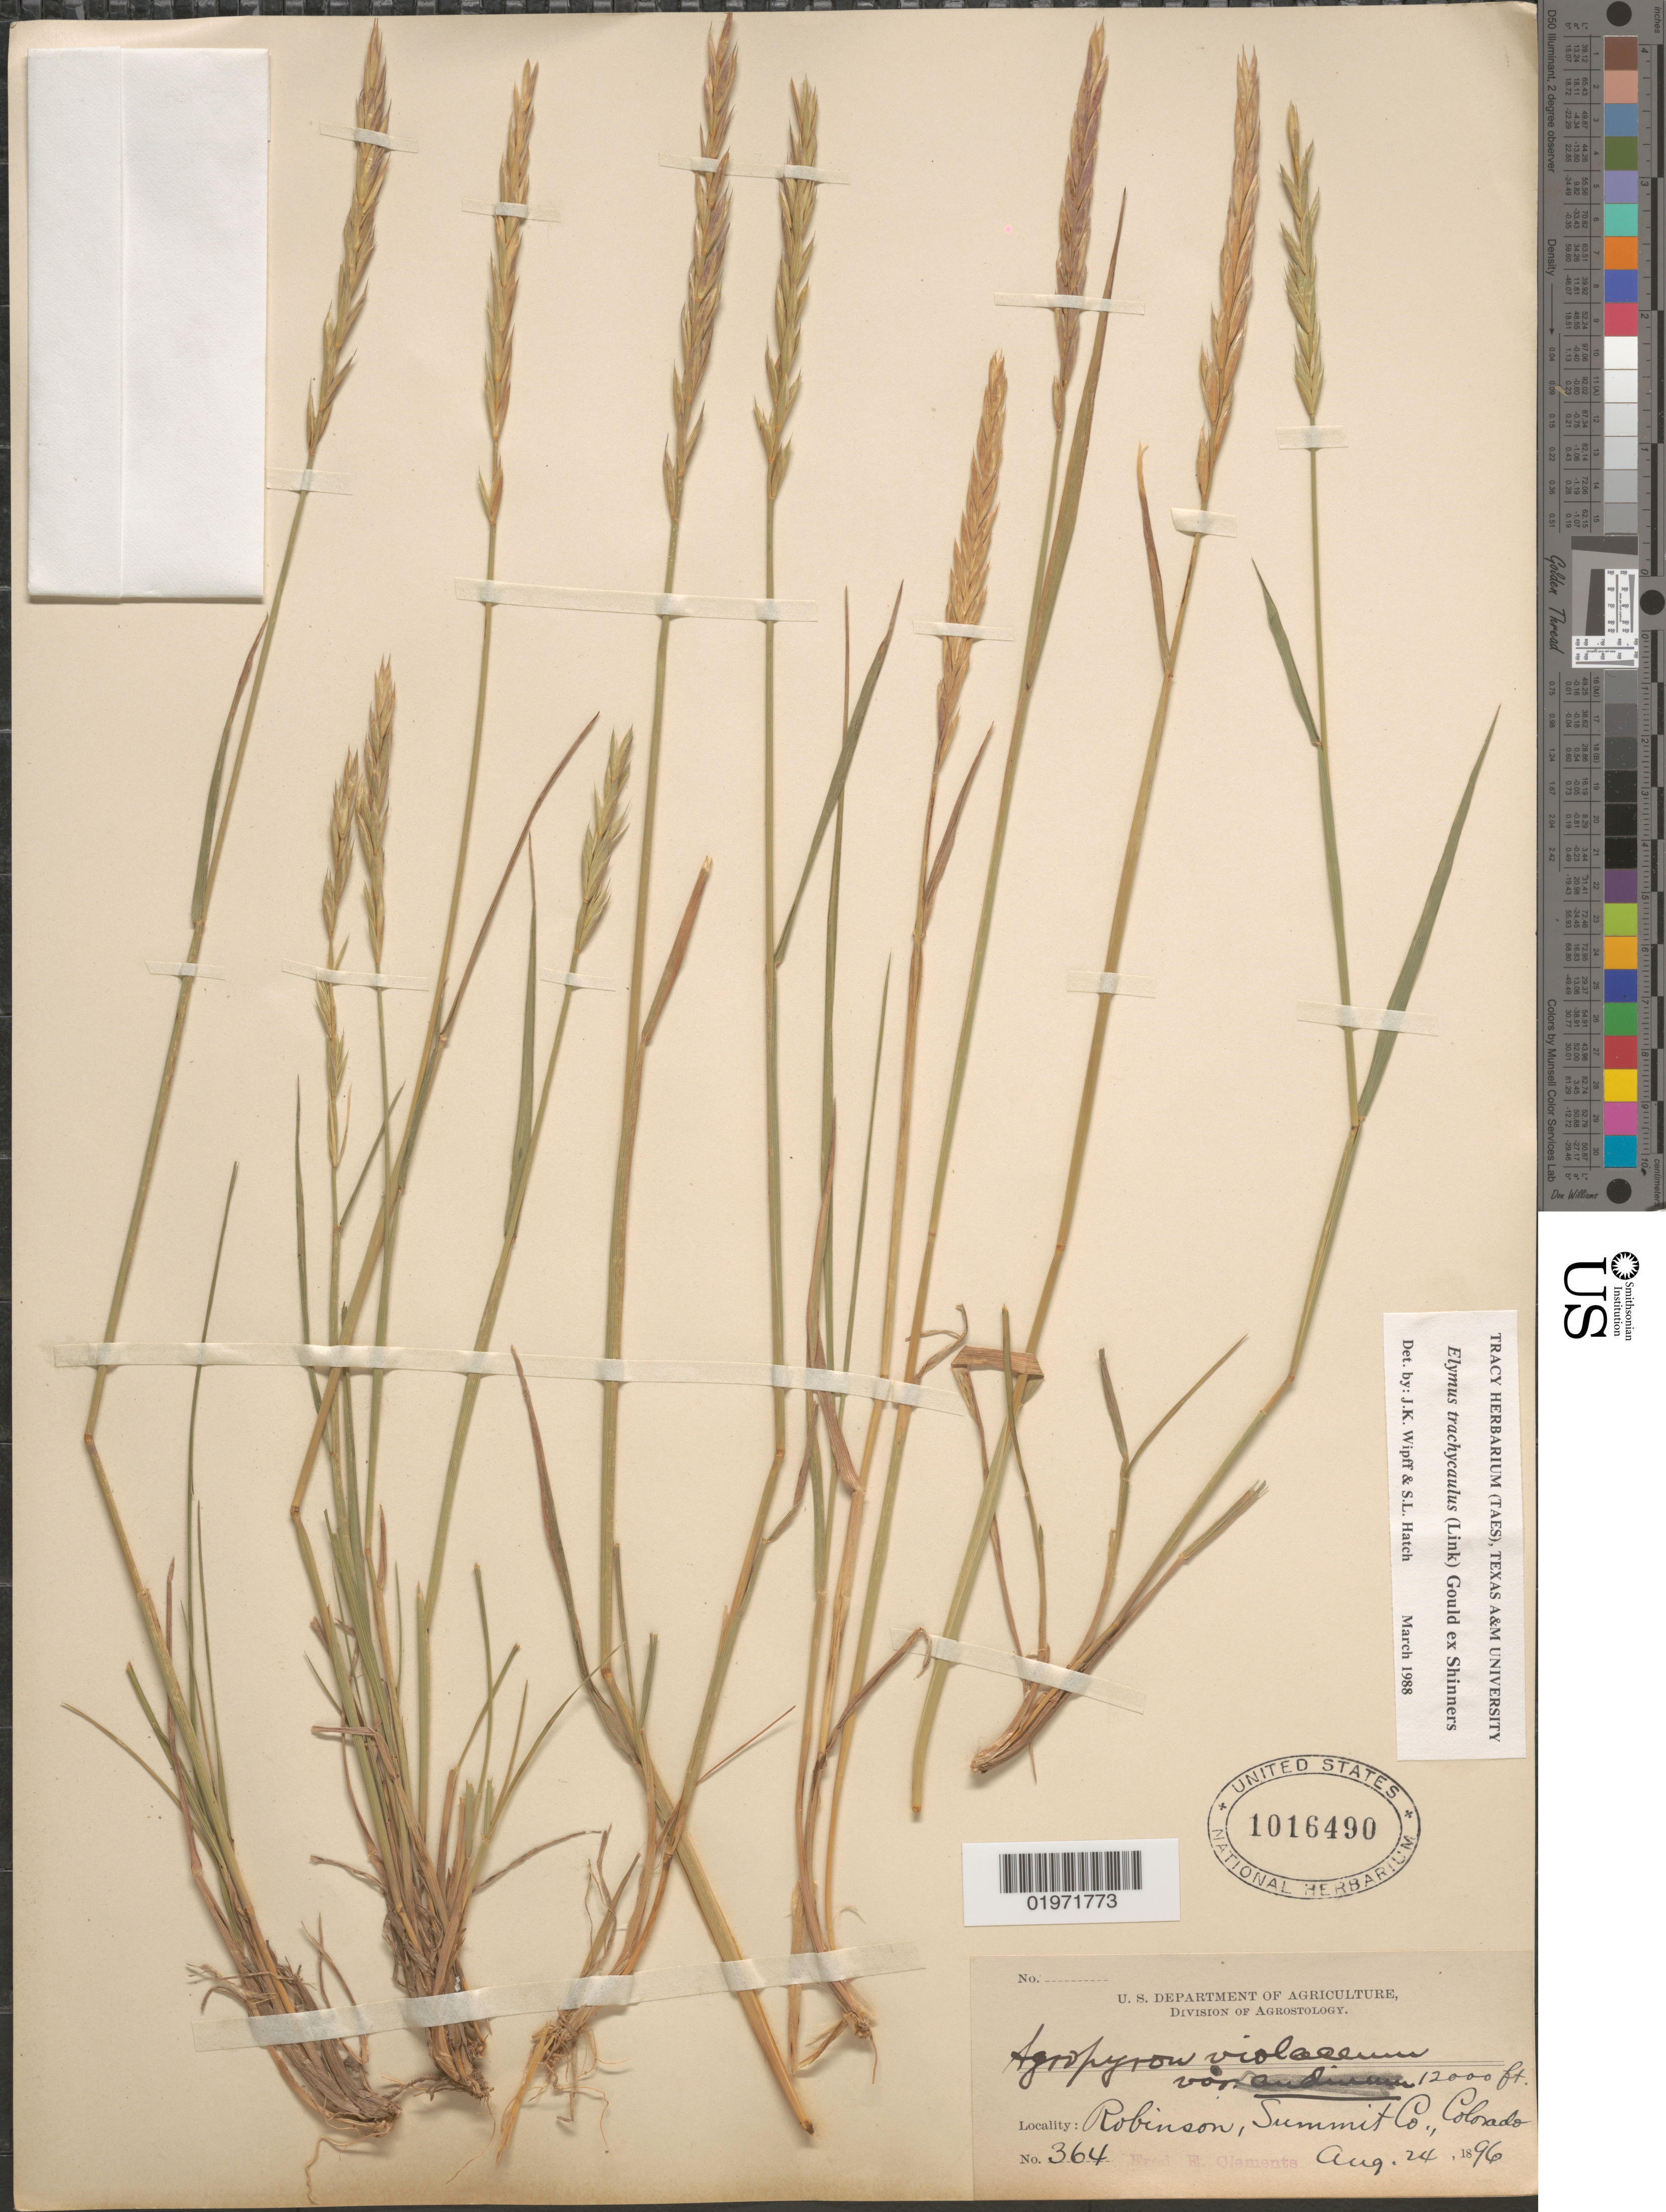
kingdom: Plantae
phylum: Tracheophyta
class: Liliopsida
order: Poales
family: Poaceae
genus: Elymus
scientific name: Elymus trachycaulus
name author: (Link) Gould ex Shinners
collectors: F. E. Clements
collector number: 364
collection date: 1896-08-24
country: United States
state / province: Colorado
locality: Robinson, Summit Co.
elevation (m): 3658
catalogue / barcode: US 1016490